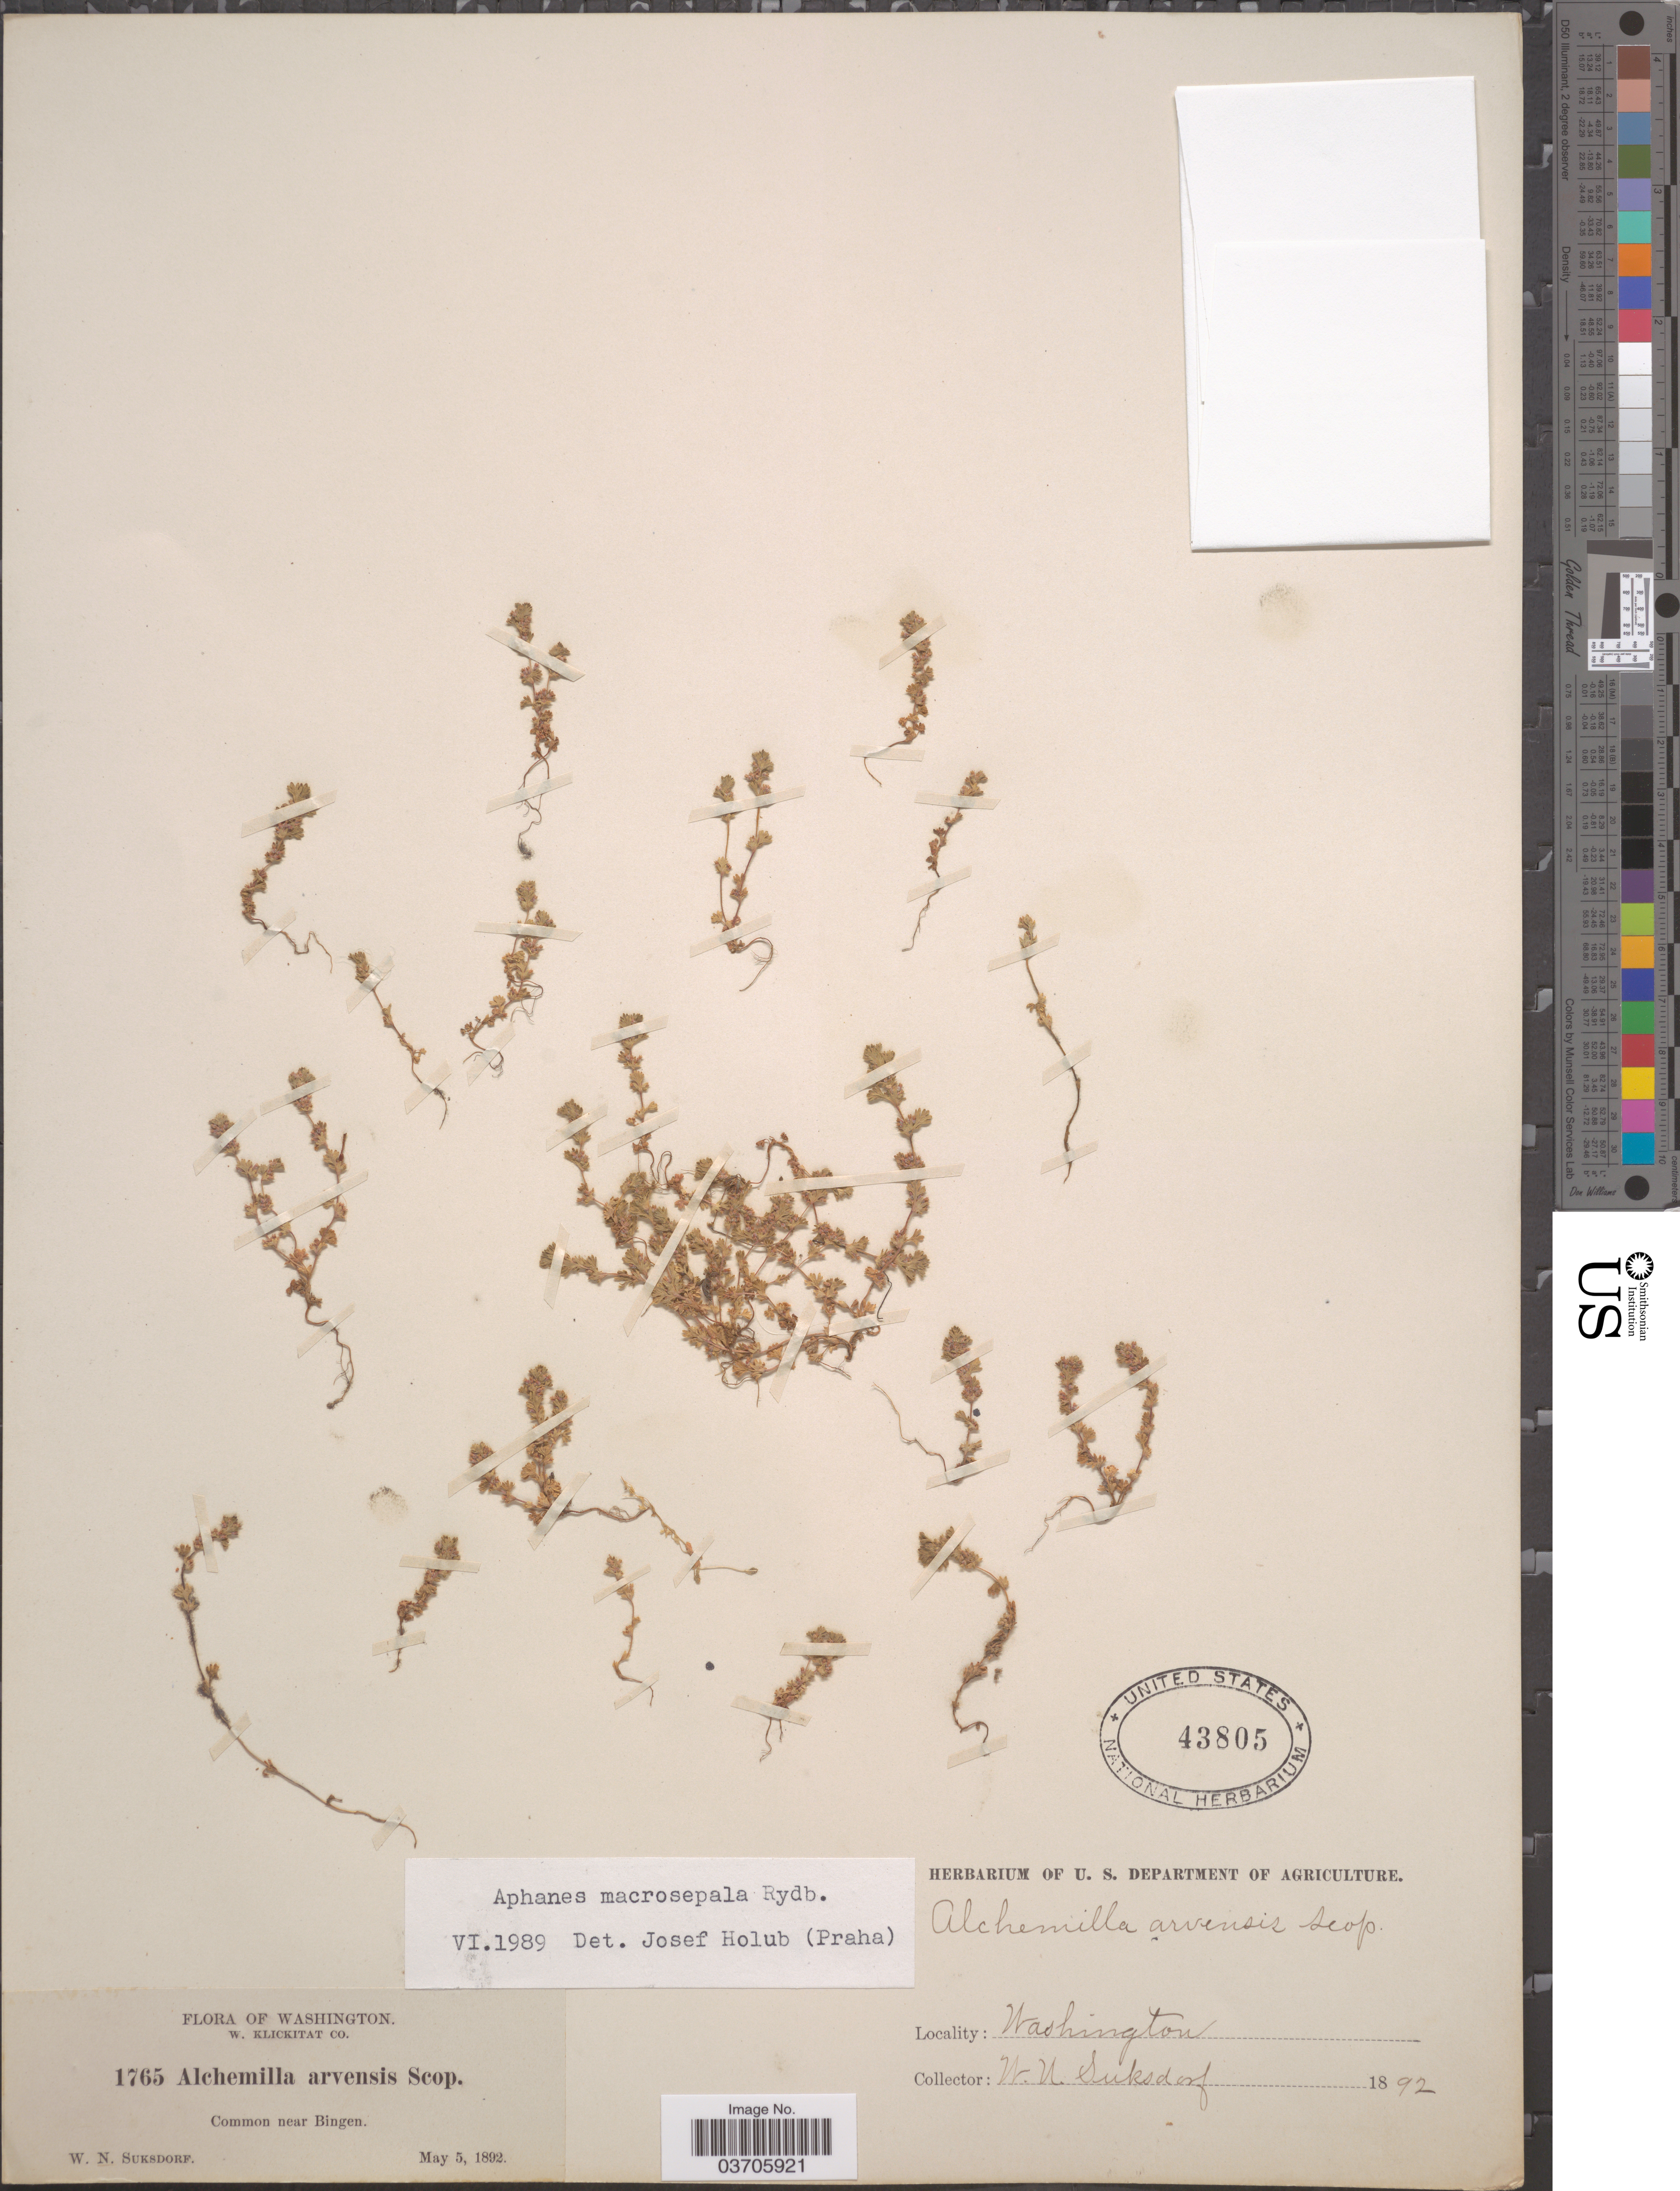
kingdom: Plantae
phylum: Tracheophyta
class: Magnoliopsida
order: Rosales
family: Rosaceae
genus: Alchemilla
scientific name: Alchemilla macrosepala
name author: Rothm.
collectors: W. N. Suksdorf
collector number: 1765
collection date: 1892-05-05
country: United States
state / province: Washington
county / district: Klickitat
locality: W. Klickitat Co. Common near Bingen.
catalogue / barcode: US 43805